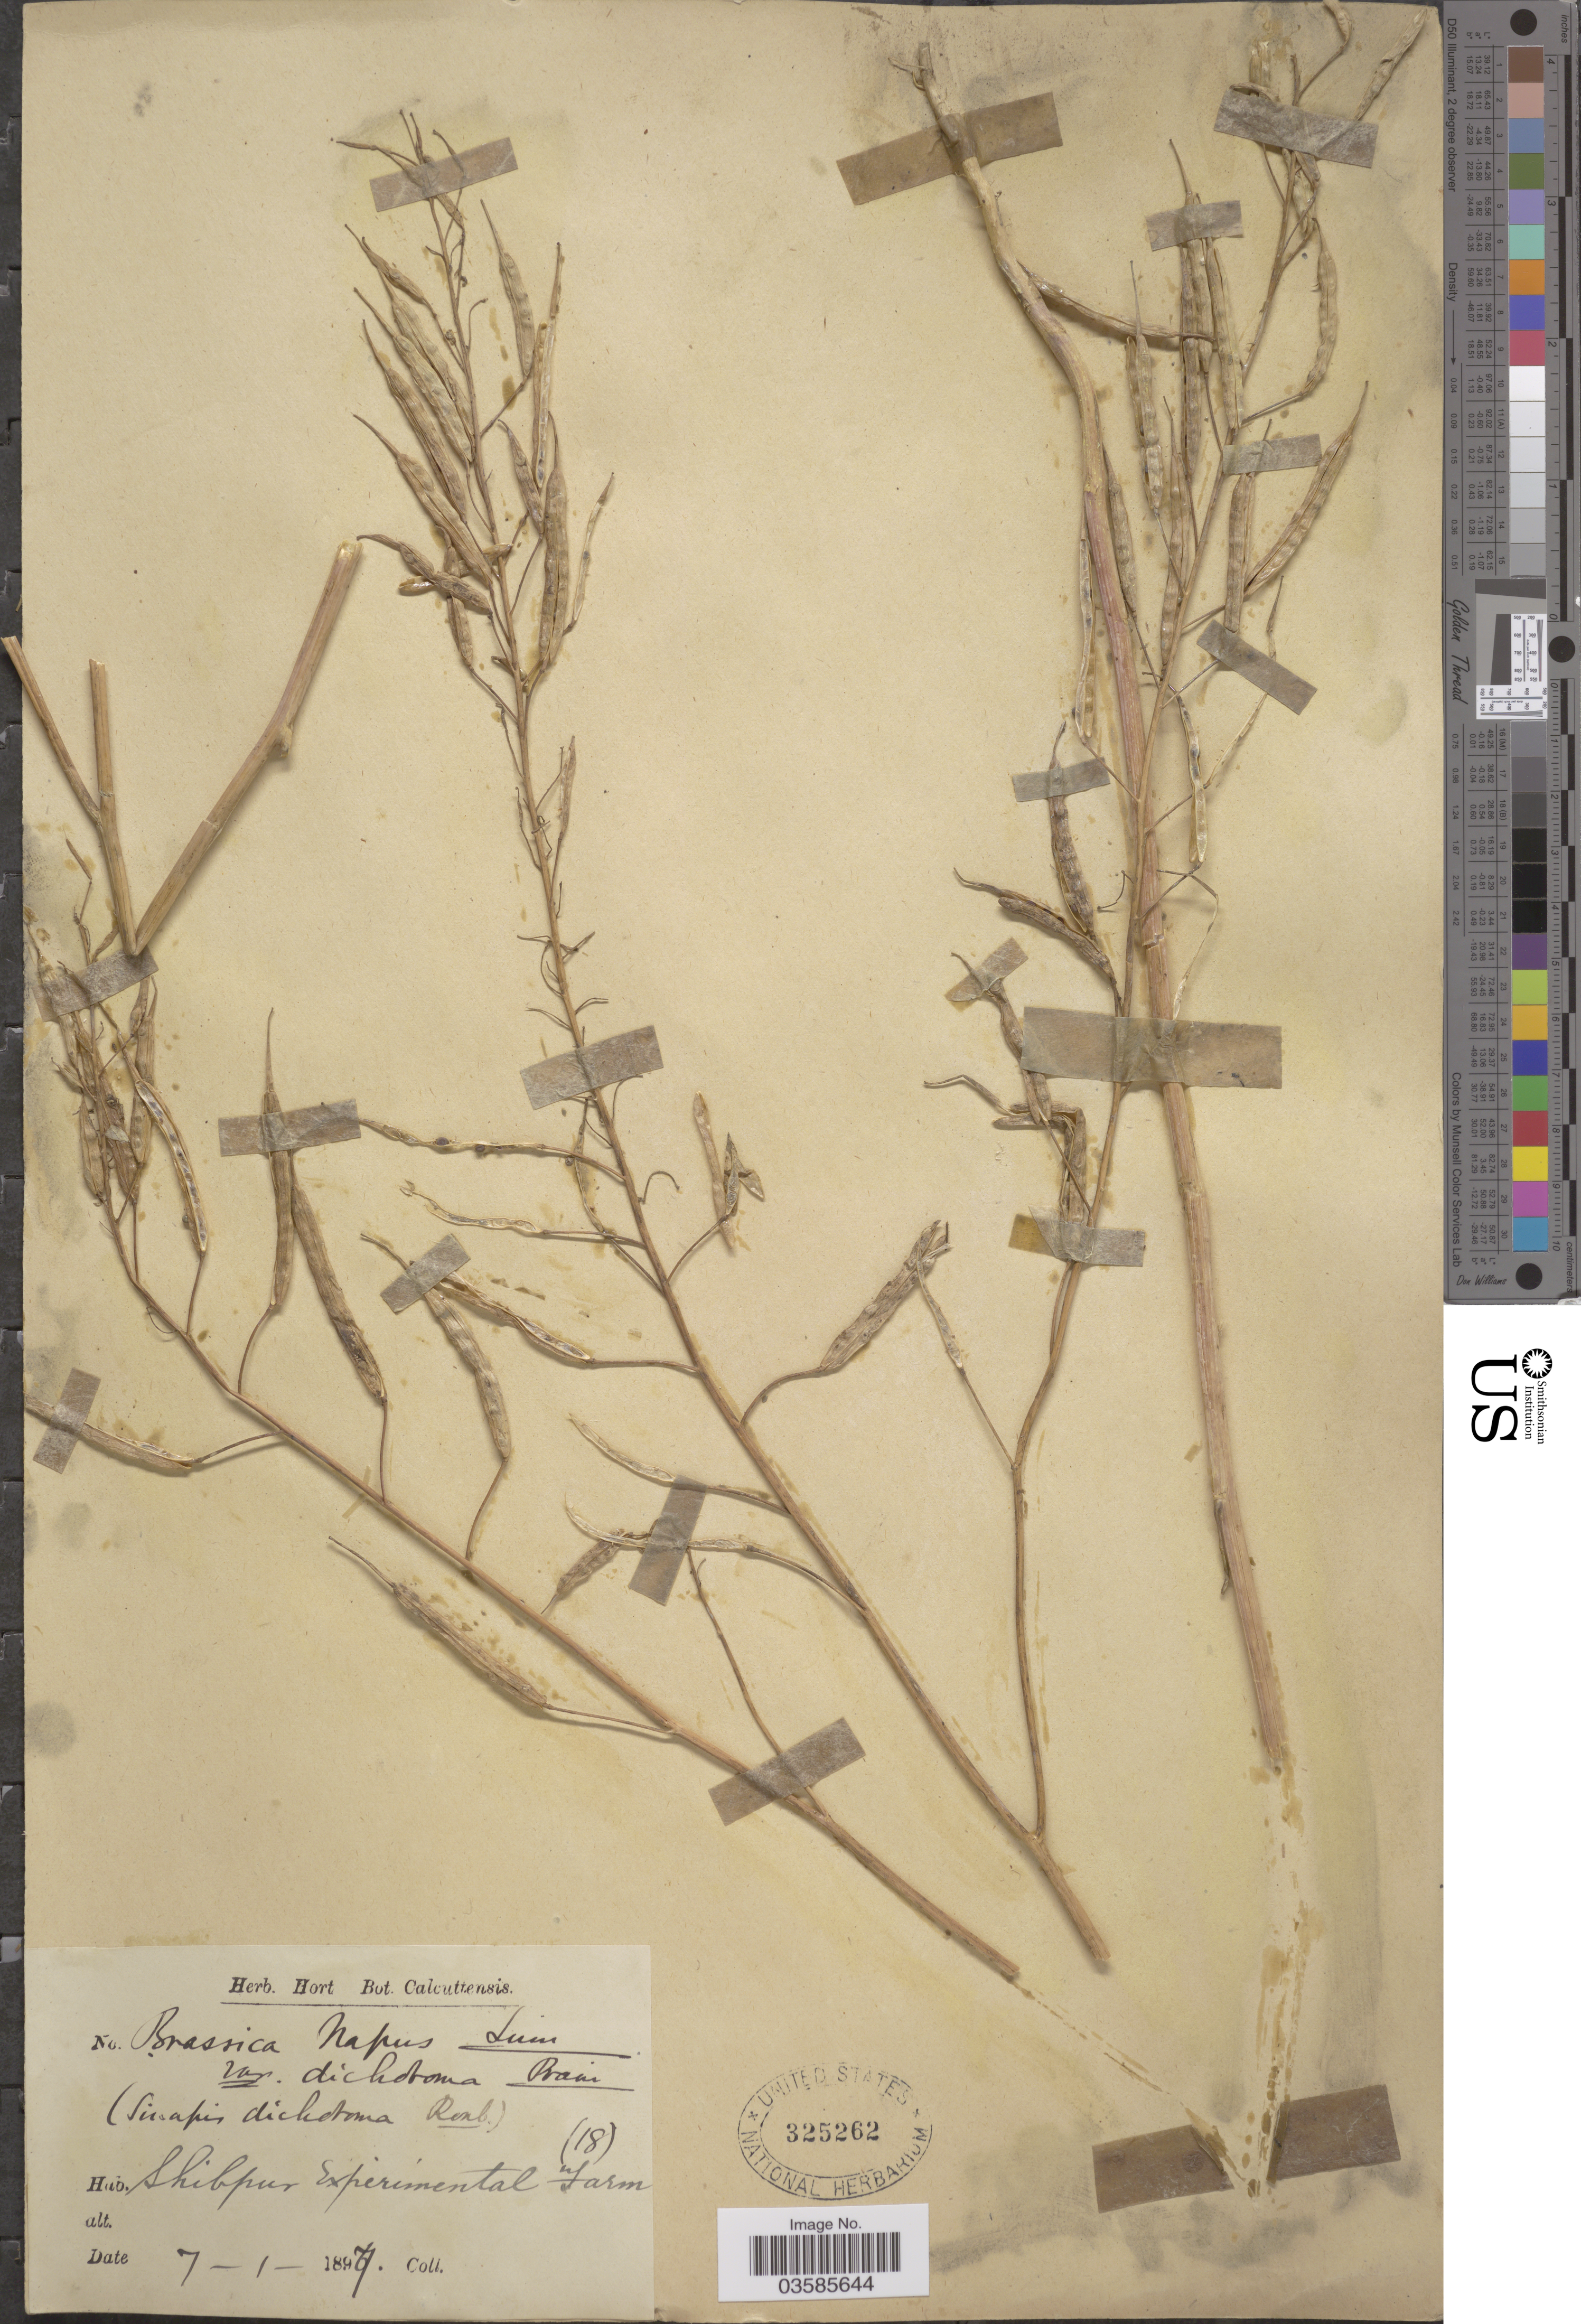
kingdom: Plantae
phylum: Tracheophyta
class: Magnoliopsida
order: Brassicales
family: Brassicaceae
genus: Brassica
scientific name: Brassica napus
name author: L.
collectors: ex Herb. Hort. Bot. Calcuttensis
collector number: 18?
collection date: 1897-01-07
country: India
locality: Shibpur Experimental Farm.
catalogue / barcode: US 325262